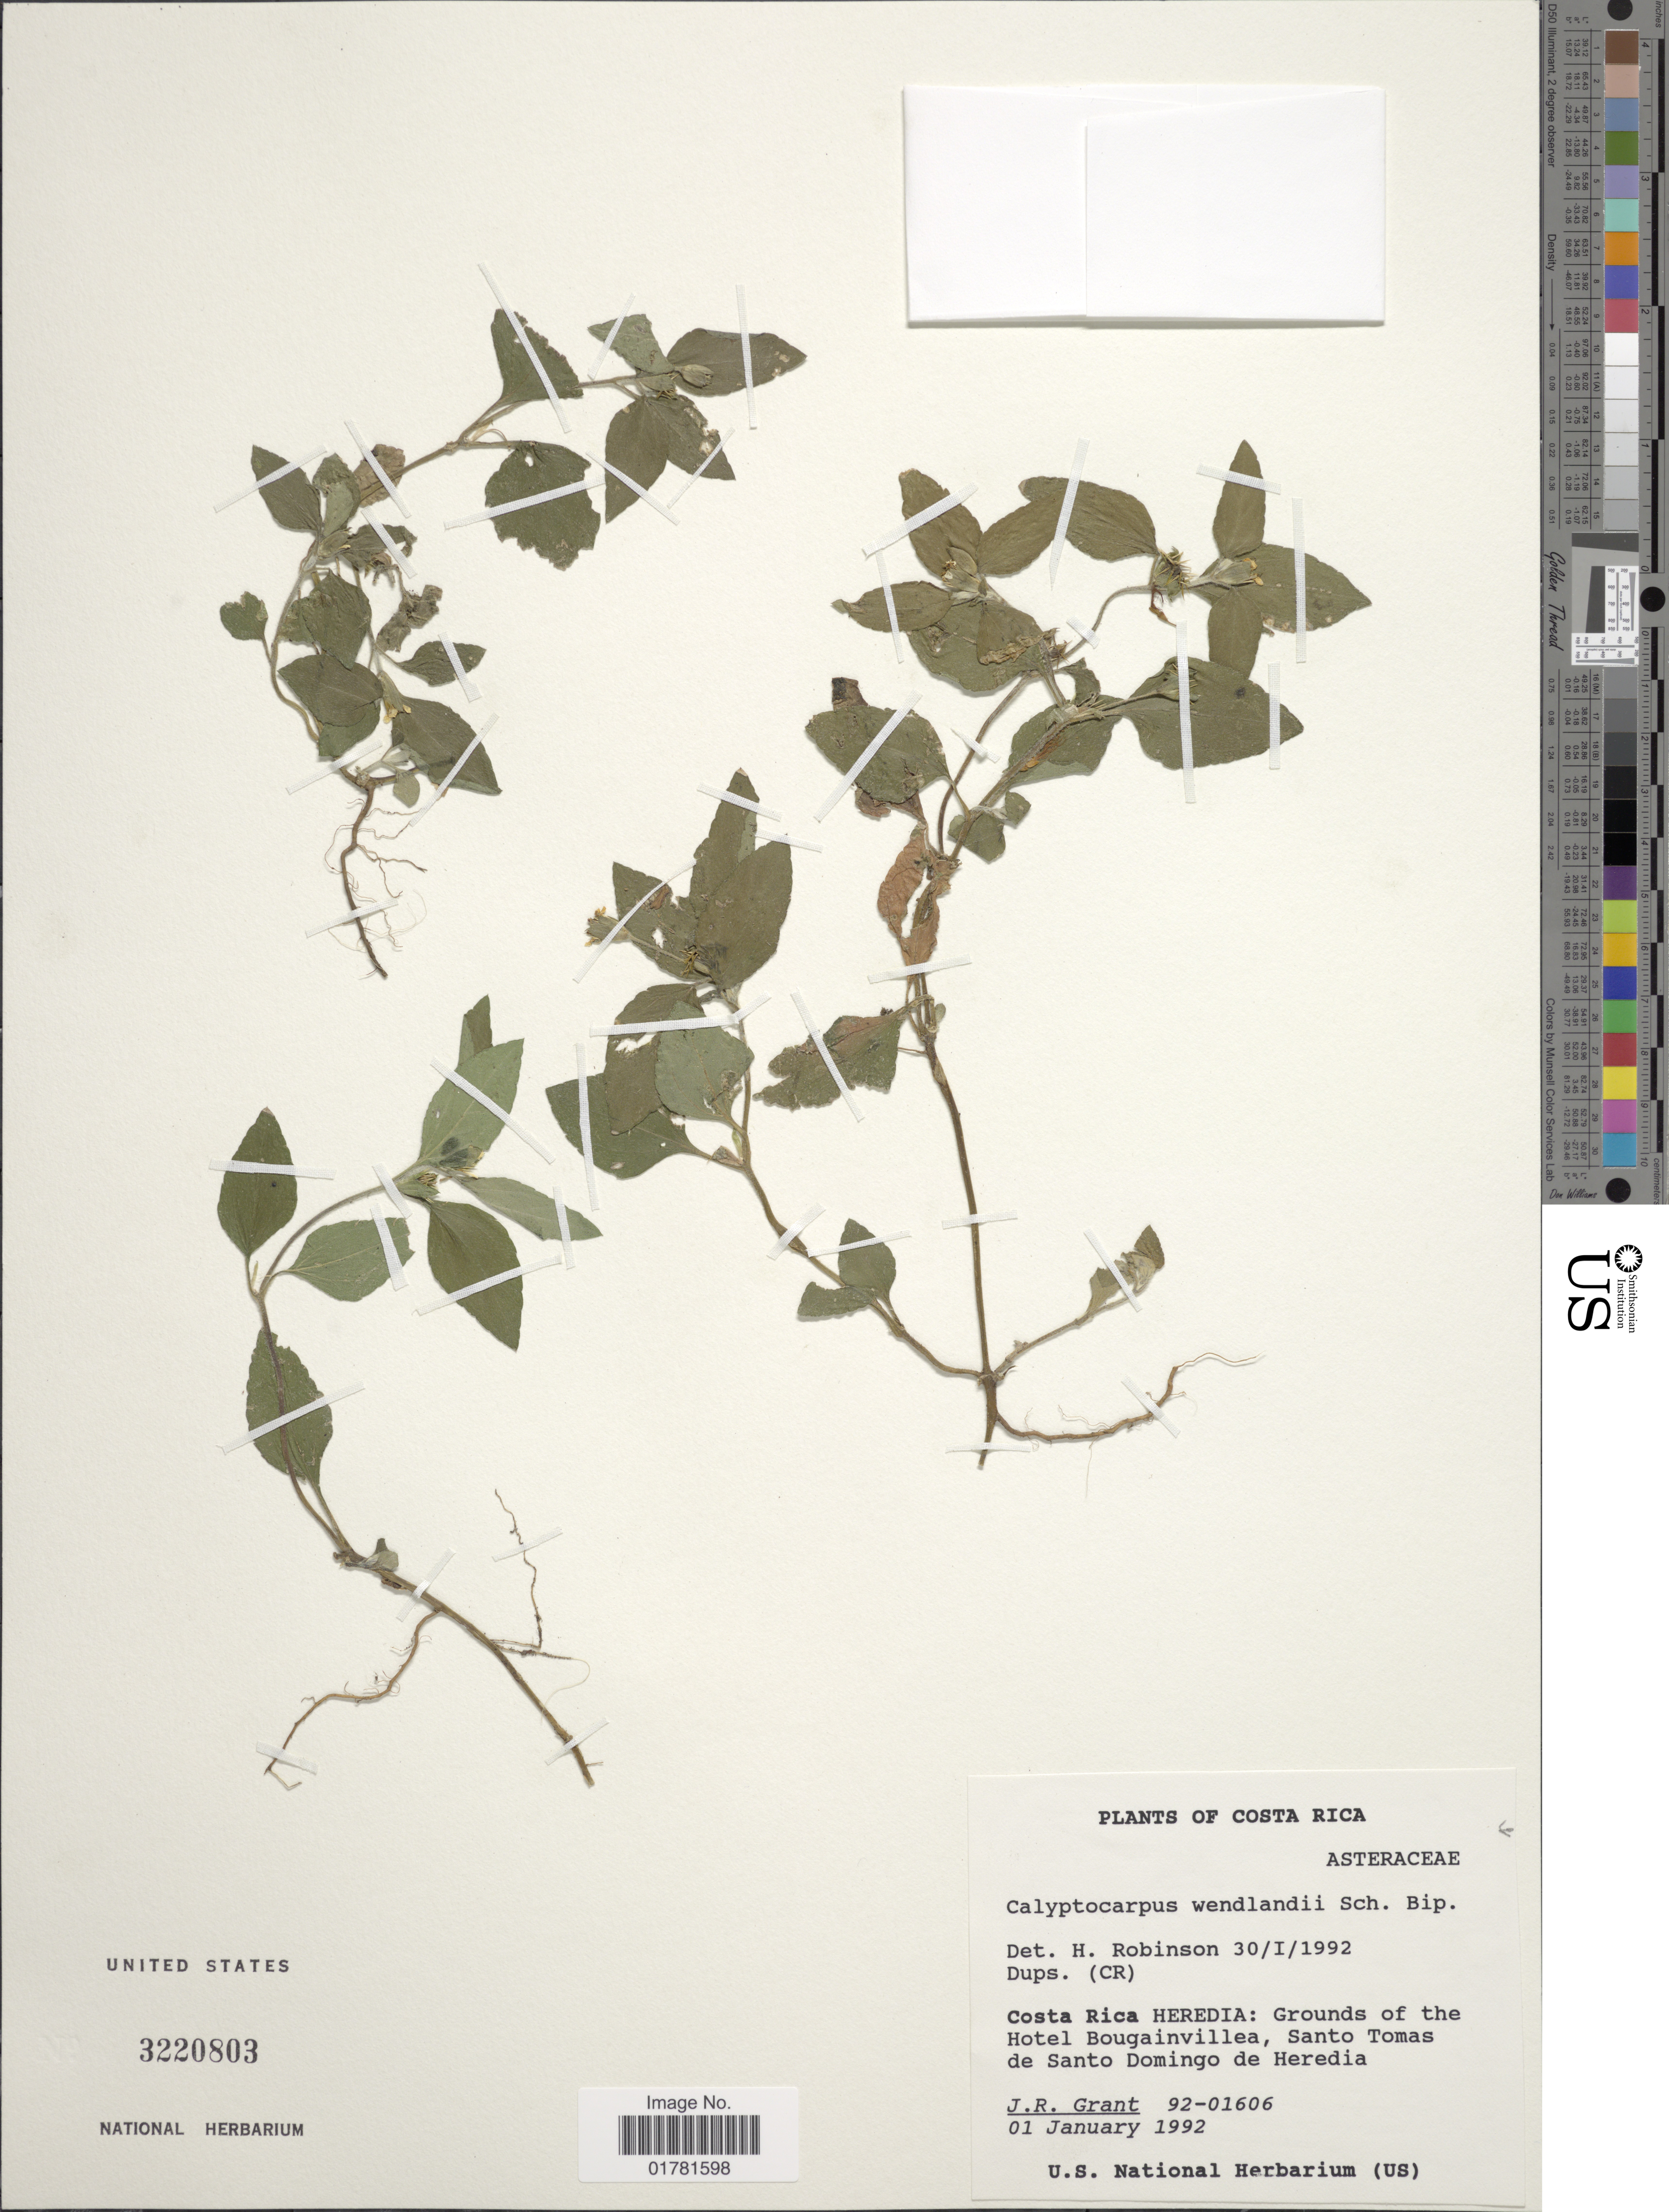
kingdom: Plantae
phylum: Tracheophyta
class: Magnoliopsida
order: Asterales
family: Asteraceae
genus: Calyptocarpus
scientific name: Calyptocarpus wendlandii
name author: Sch. Bip.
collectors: J. Grant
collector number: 92-01606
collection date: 1992-01-01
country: Costa Rica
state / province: Heredia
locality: Grounds of the Hotel Bougainvillea, Santo Tomas de Santo Domingo de Heredia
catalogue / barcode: US 3220803